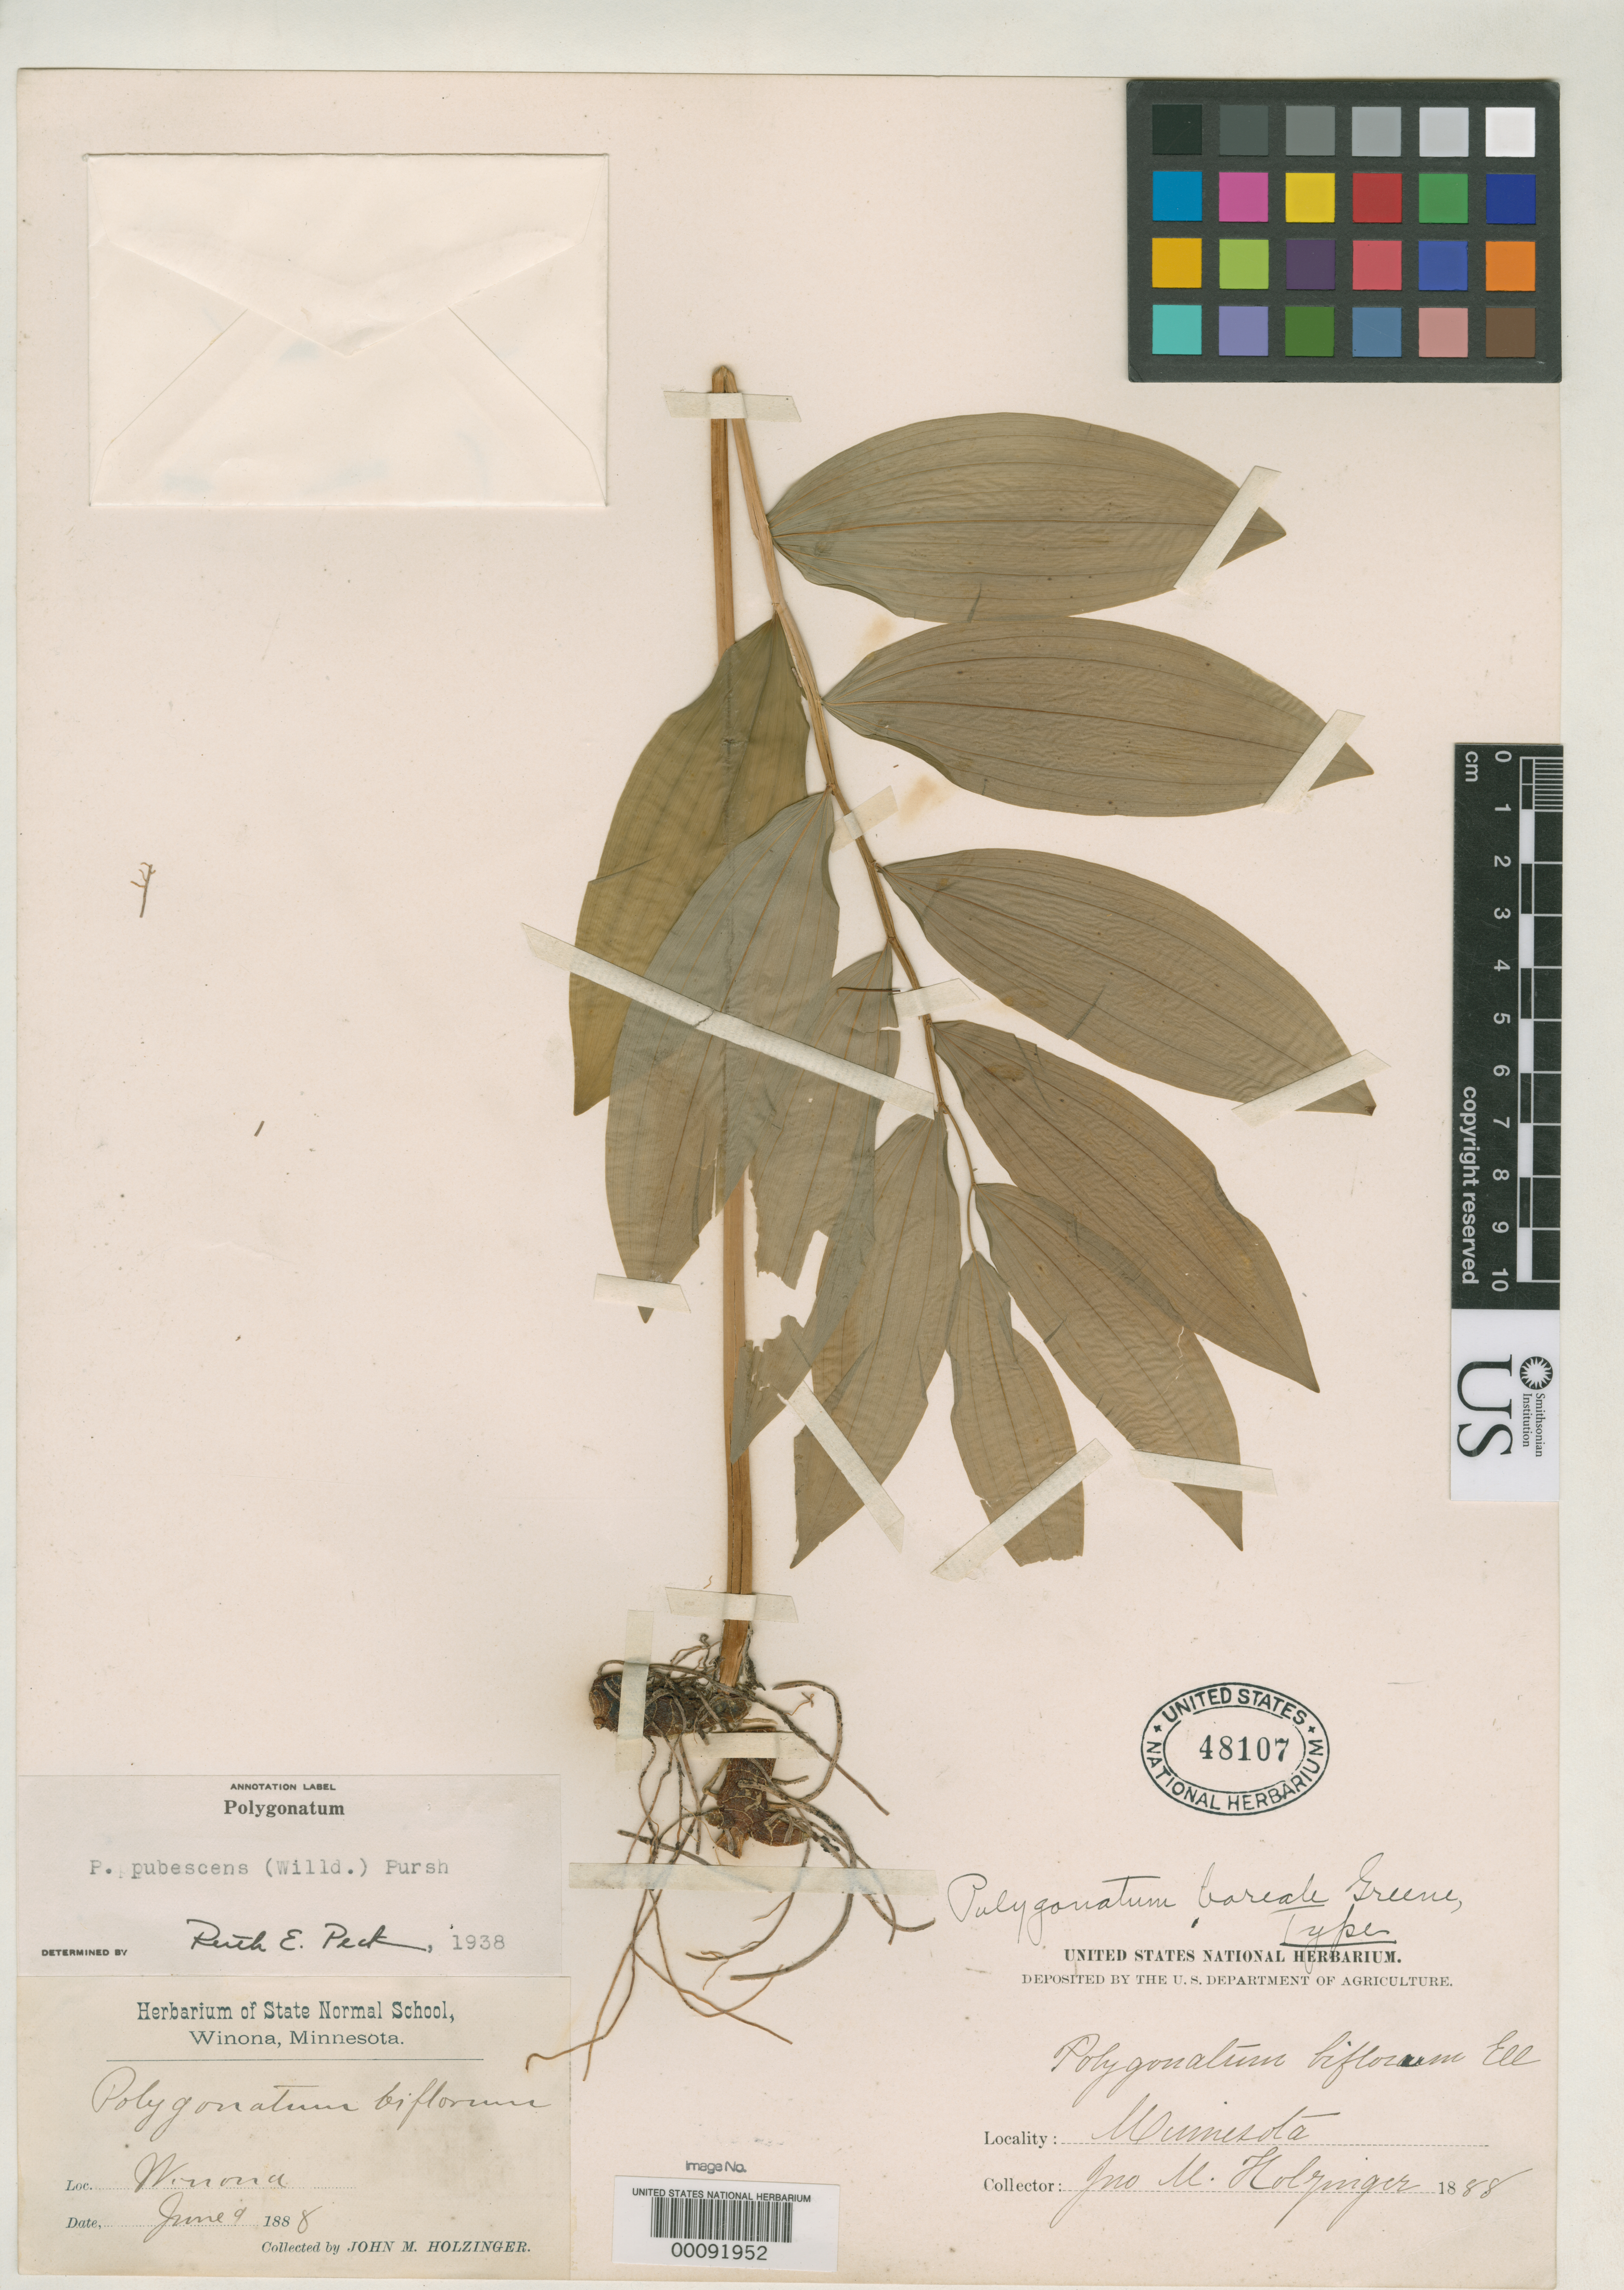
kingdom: Plantae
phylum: Tracheophyta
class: Liliopsida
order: Asparagales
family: Asparagaceae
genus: Polygonatum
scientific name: Polygonatum boreale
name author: Greene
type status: Holotype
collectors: J. M. Holzinger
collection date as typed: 09 Jun 1888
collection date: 1888-06-09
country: United States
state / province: Minnesota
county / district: Winona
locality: Winona.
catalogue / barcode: US 48107